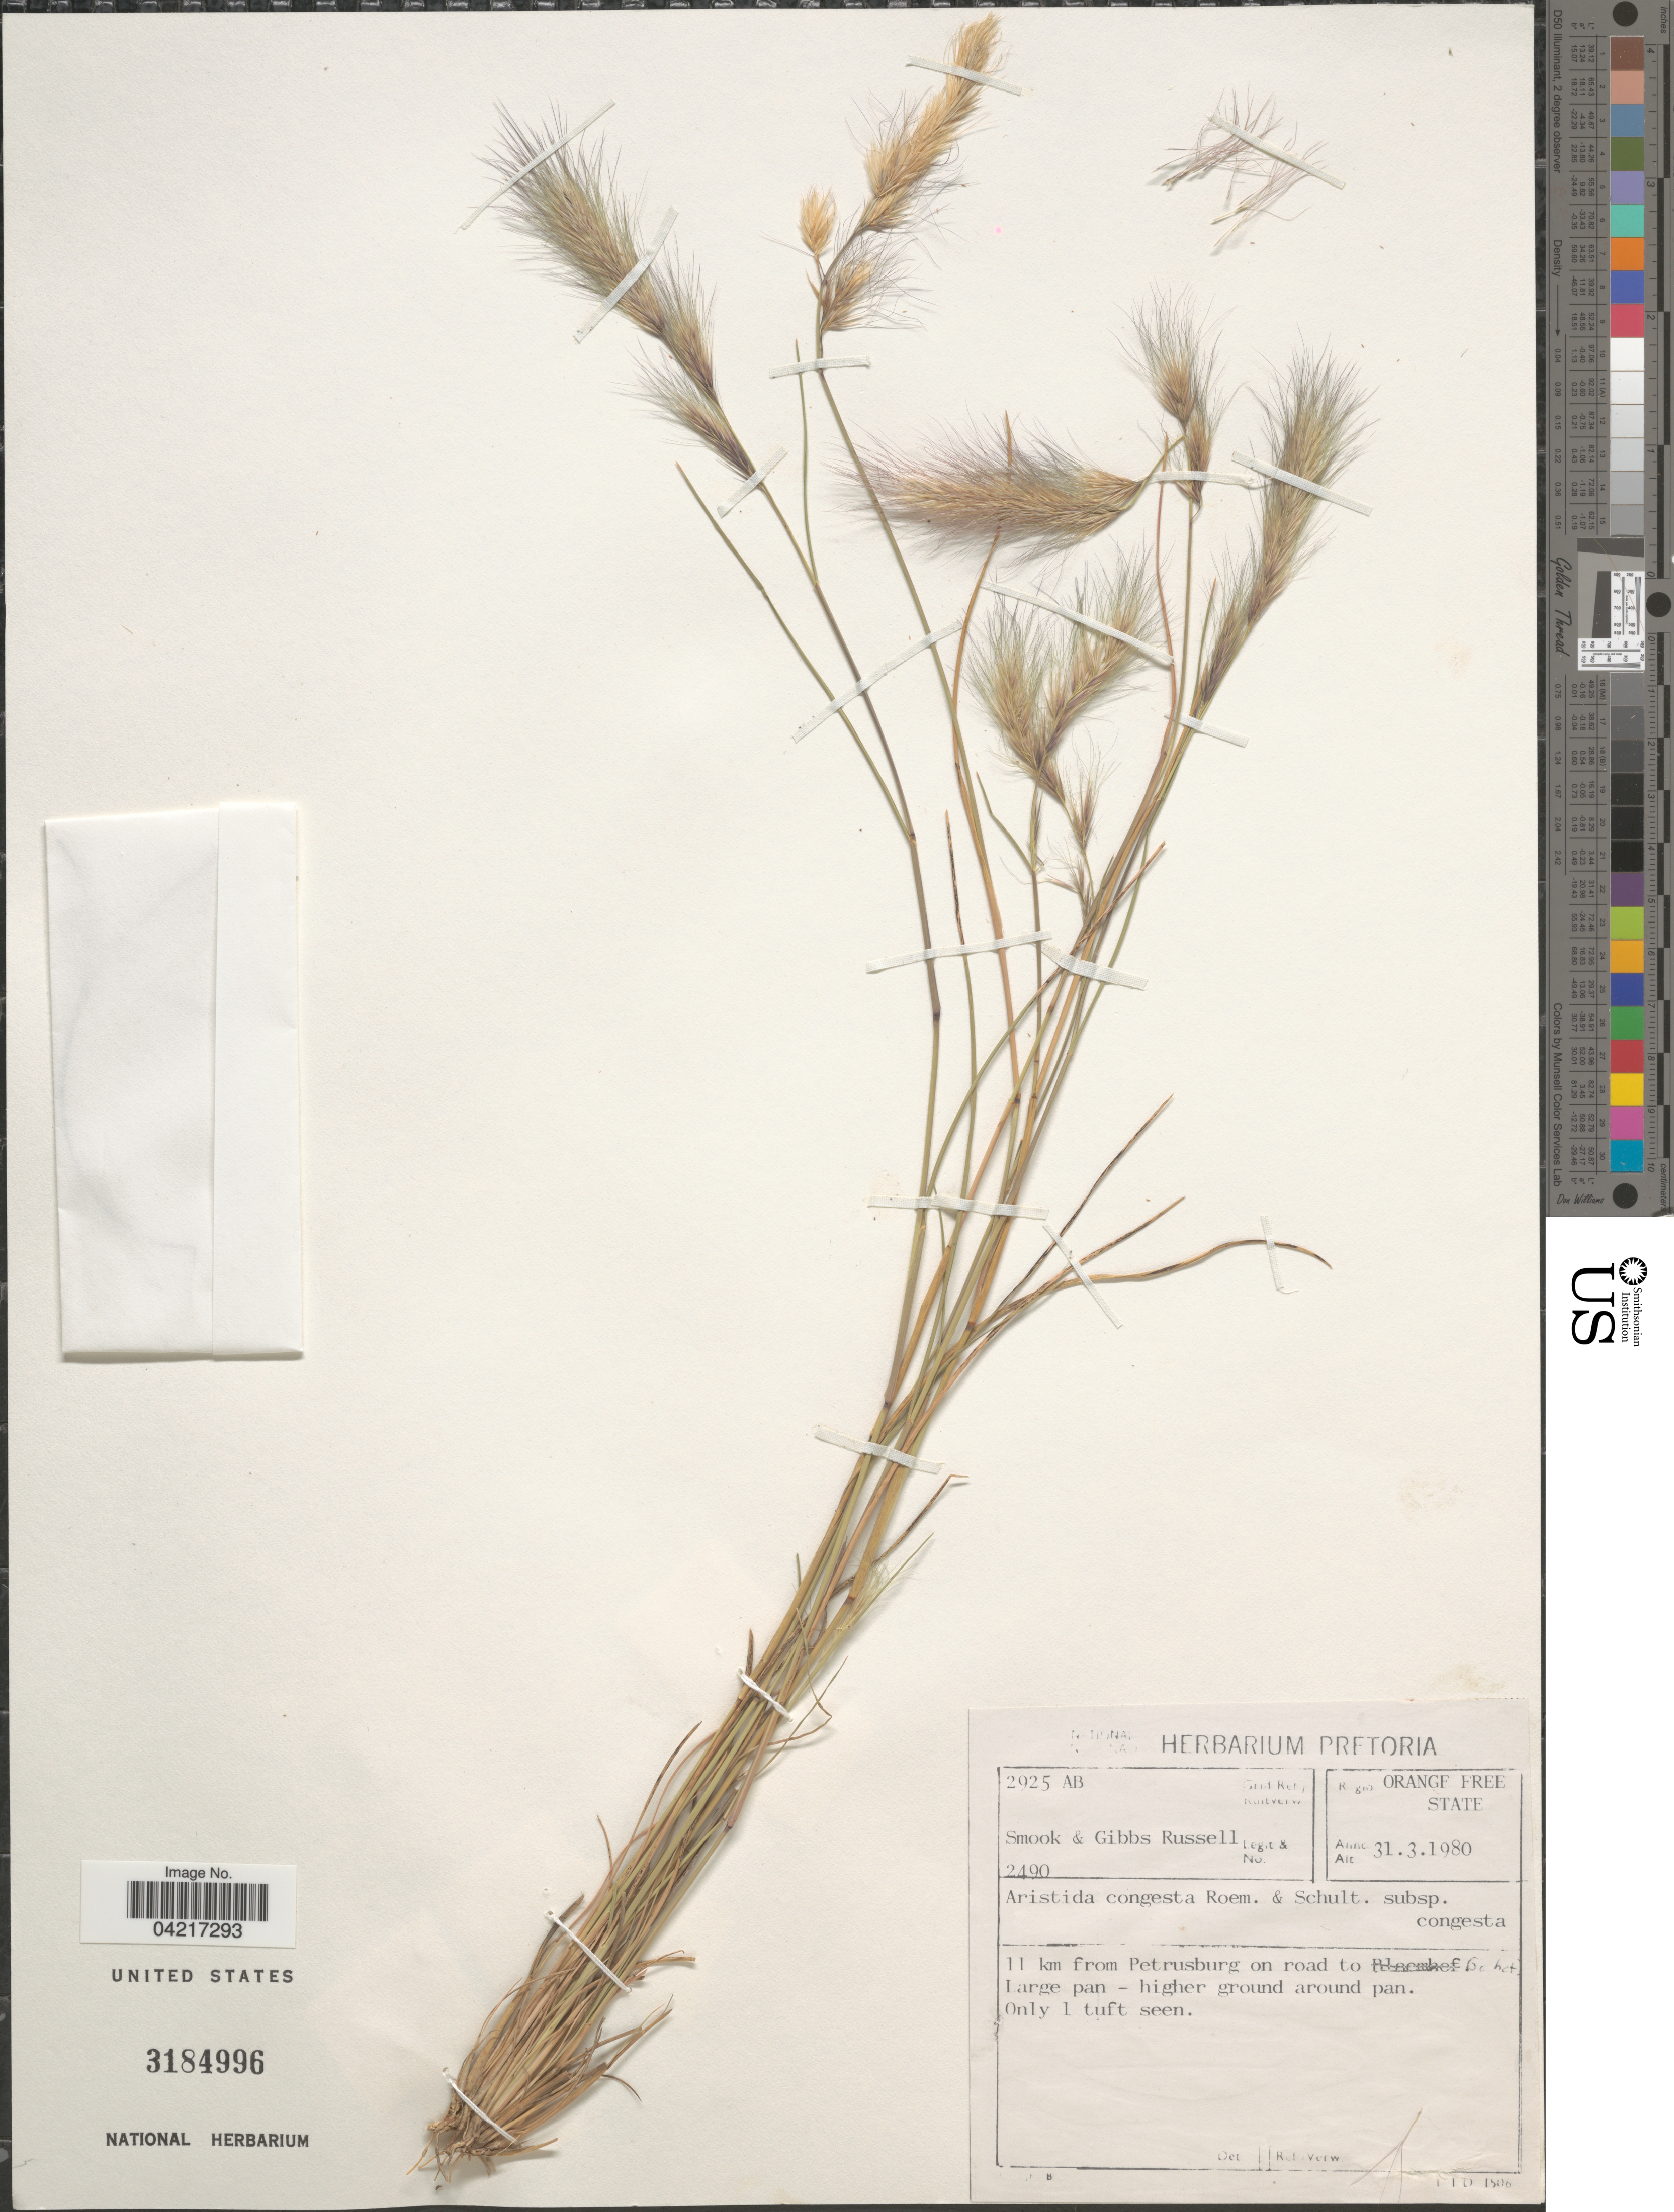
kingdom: Plantae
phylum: Tracheophyta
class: Liliopsida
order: Poales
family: Poaceae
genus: Aristida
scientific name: Aristida congesta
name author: Roem. & Schult.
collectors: Smook & Gibbs-Russell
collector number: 2490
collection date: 1980-03-31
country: South Africa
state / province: Free State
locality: Grid Ref./Ruitverw. 2925 AB. Regio Orange Free State. 11 km from Petrusburg on road to .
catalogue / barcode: US 3184996